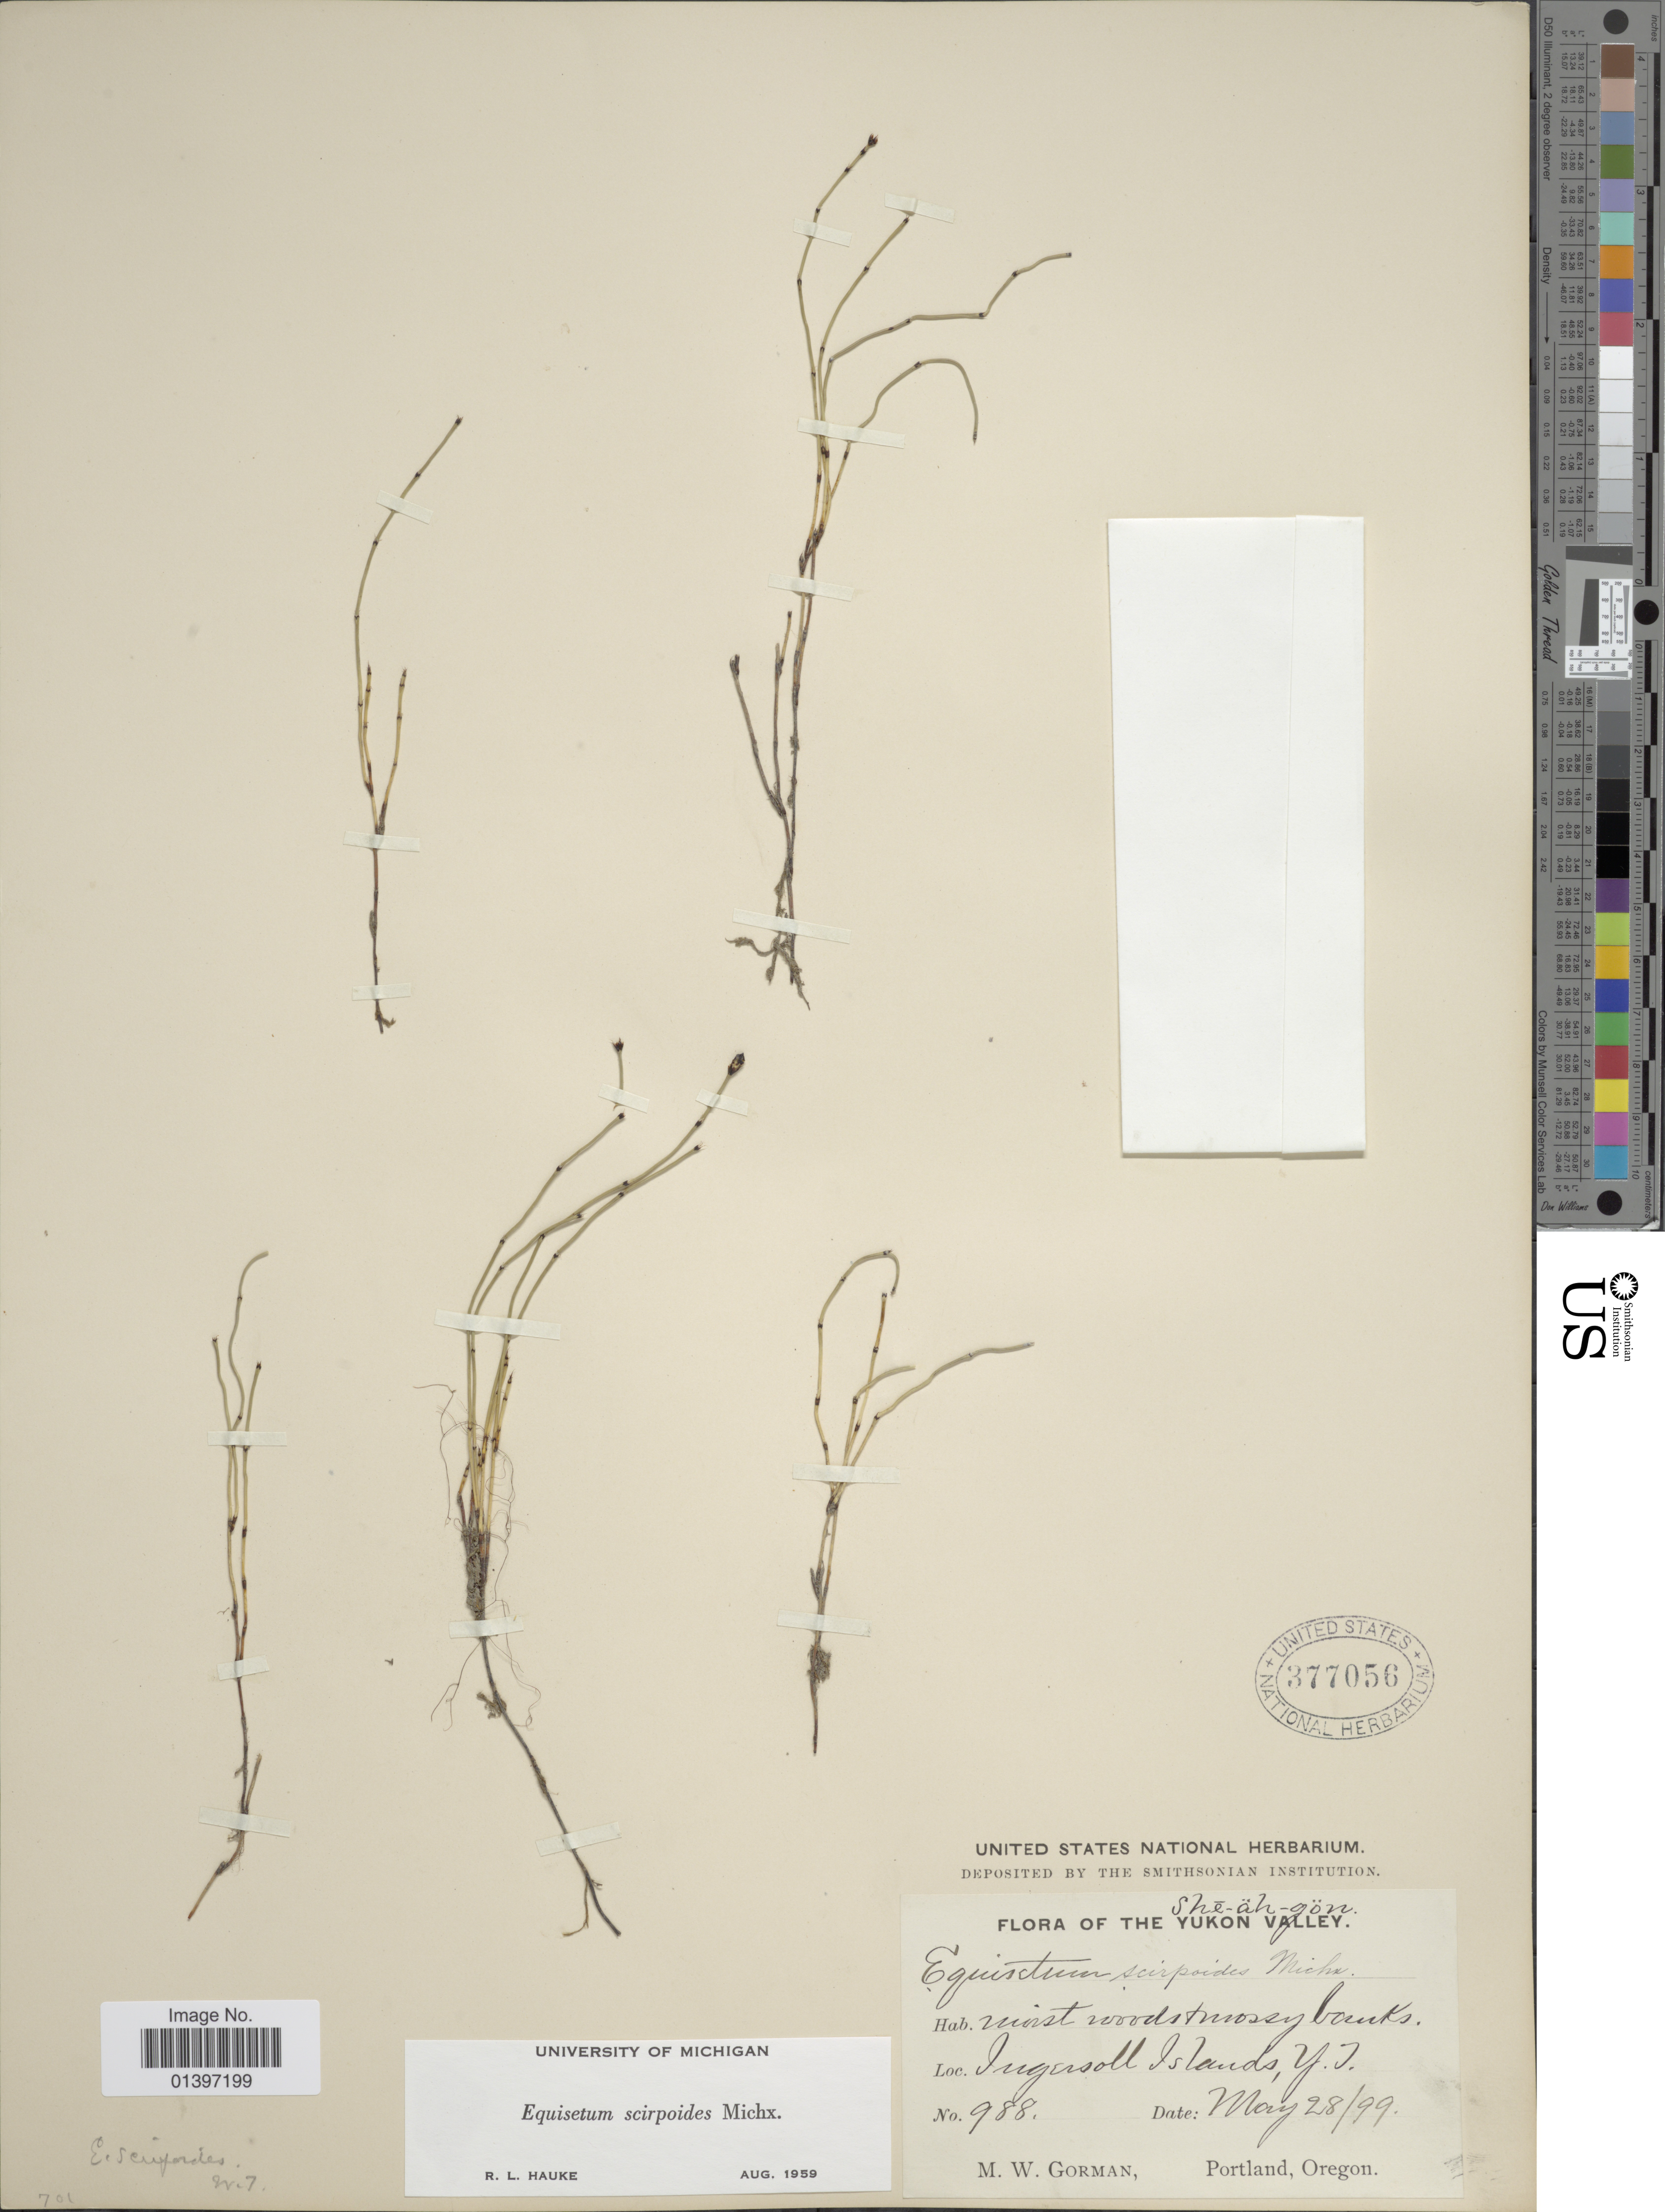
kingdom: Plantae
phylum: Tracheophyta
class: Polypodiopsida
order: Equisetales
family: Equisetaceae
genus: Equisetum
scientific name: Equisetum scirpoides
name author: Michx.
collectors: M. W. Gorman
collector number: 988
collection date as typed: Transcribed d/m/y: 28/5/99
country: Canada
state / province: Yukon Territory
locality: She-äh-gön, Yukon valley, Ingersoll Island, Y. T.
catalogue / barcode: US 377056